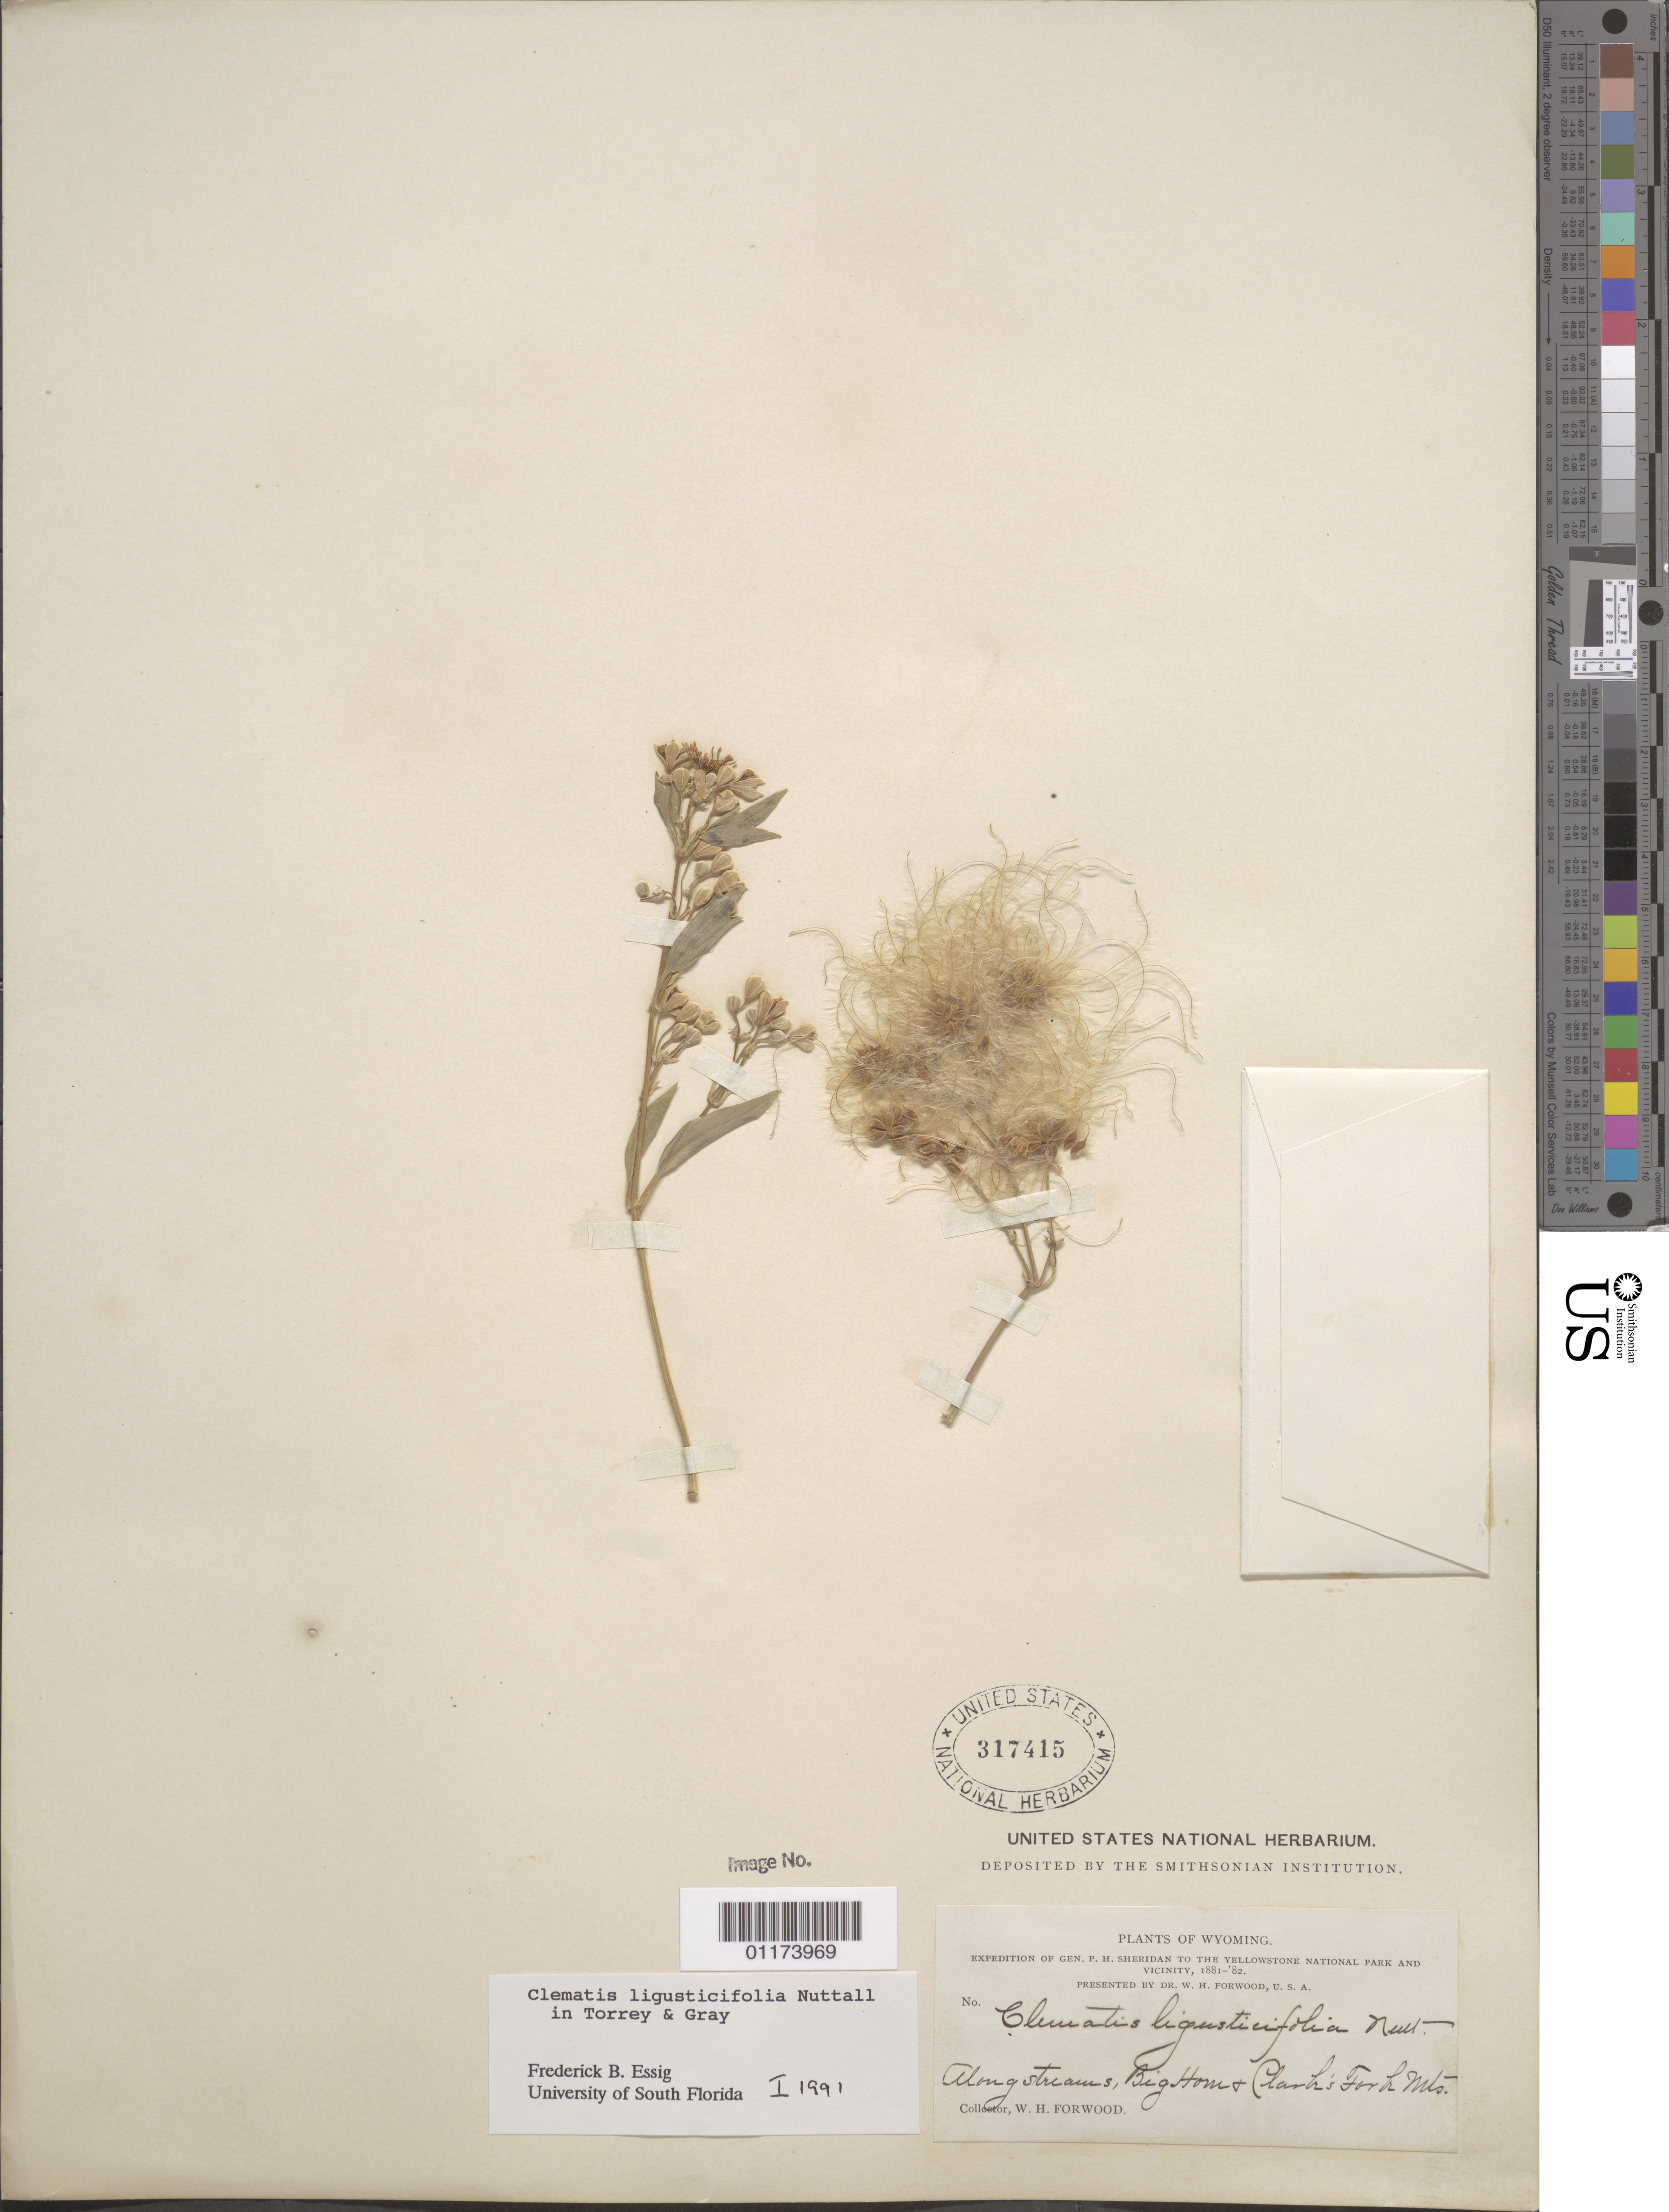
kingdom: Plantae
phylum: Tracheophyta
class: Magnoliopsida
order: Ranunculales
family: Ranunculaceae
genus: Clematis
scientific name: Clematis ligusticifolia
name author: Nutt.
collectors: W. Forwood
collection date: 1881/1882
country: United States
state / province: Wyoming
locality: Parks of Big Horn+ Clark's Fork Mts.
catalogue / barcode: US 317415